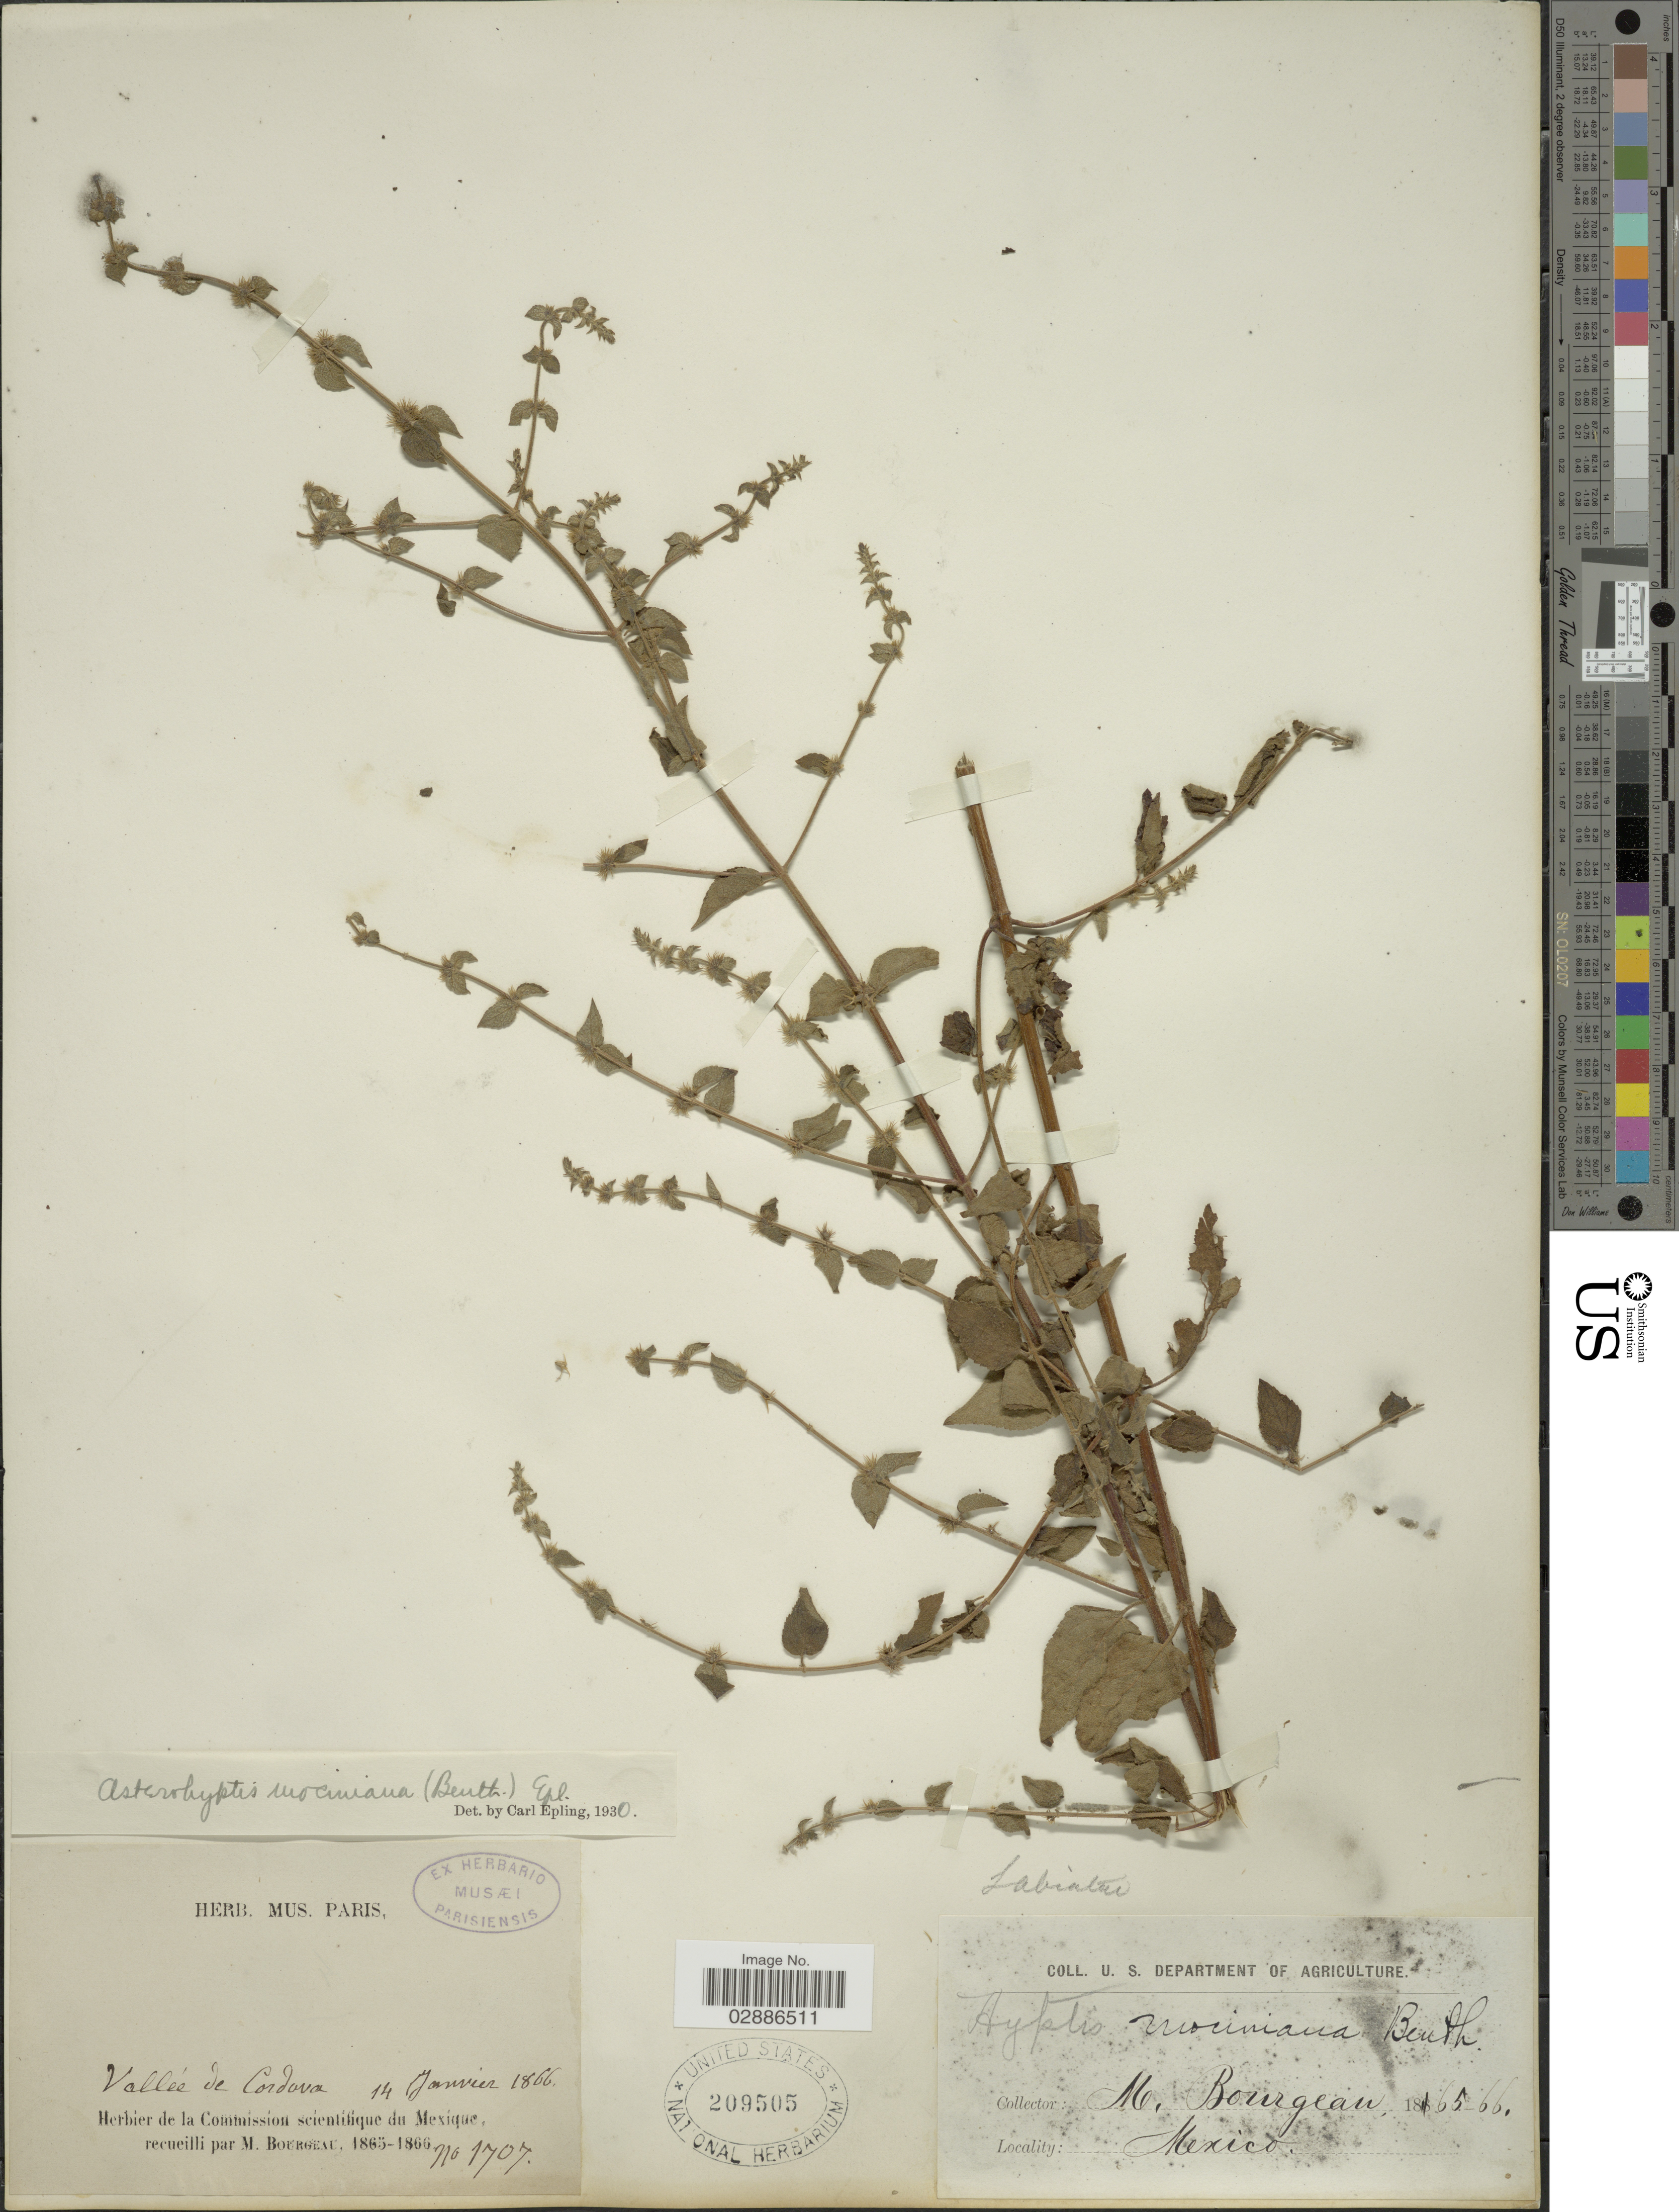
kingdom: Plantae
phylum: Tracheophyta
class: Magnoliopsida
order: Lamiales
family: Lamiaceae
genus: Asterohyptis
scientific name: Asterohyptis mociniana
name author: (Benth.) Epling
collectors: M. Bourgeau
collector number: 1707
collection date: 1866-01-14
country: Mexico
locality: Vallée de Cordova.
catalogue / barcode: US 209505